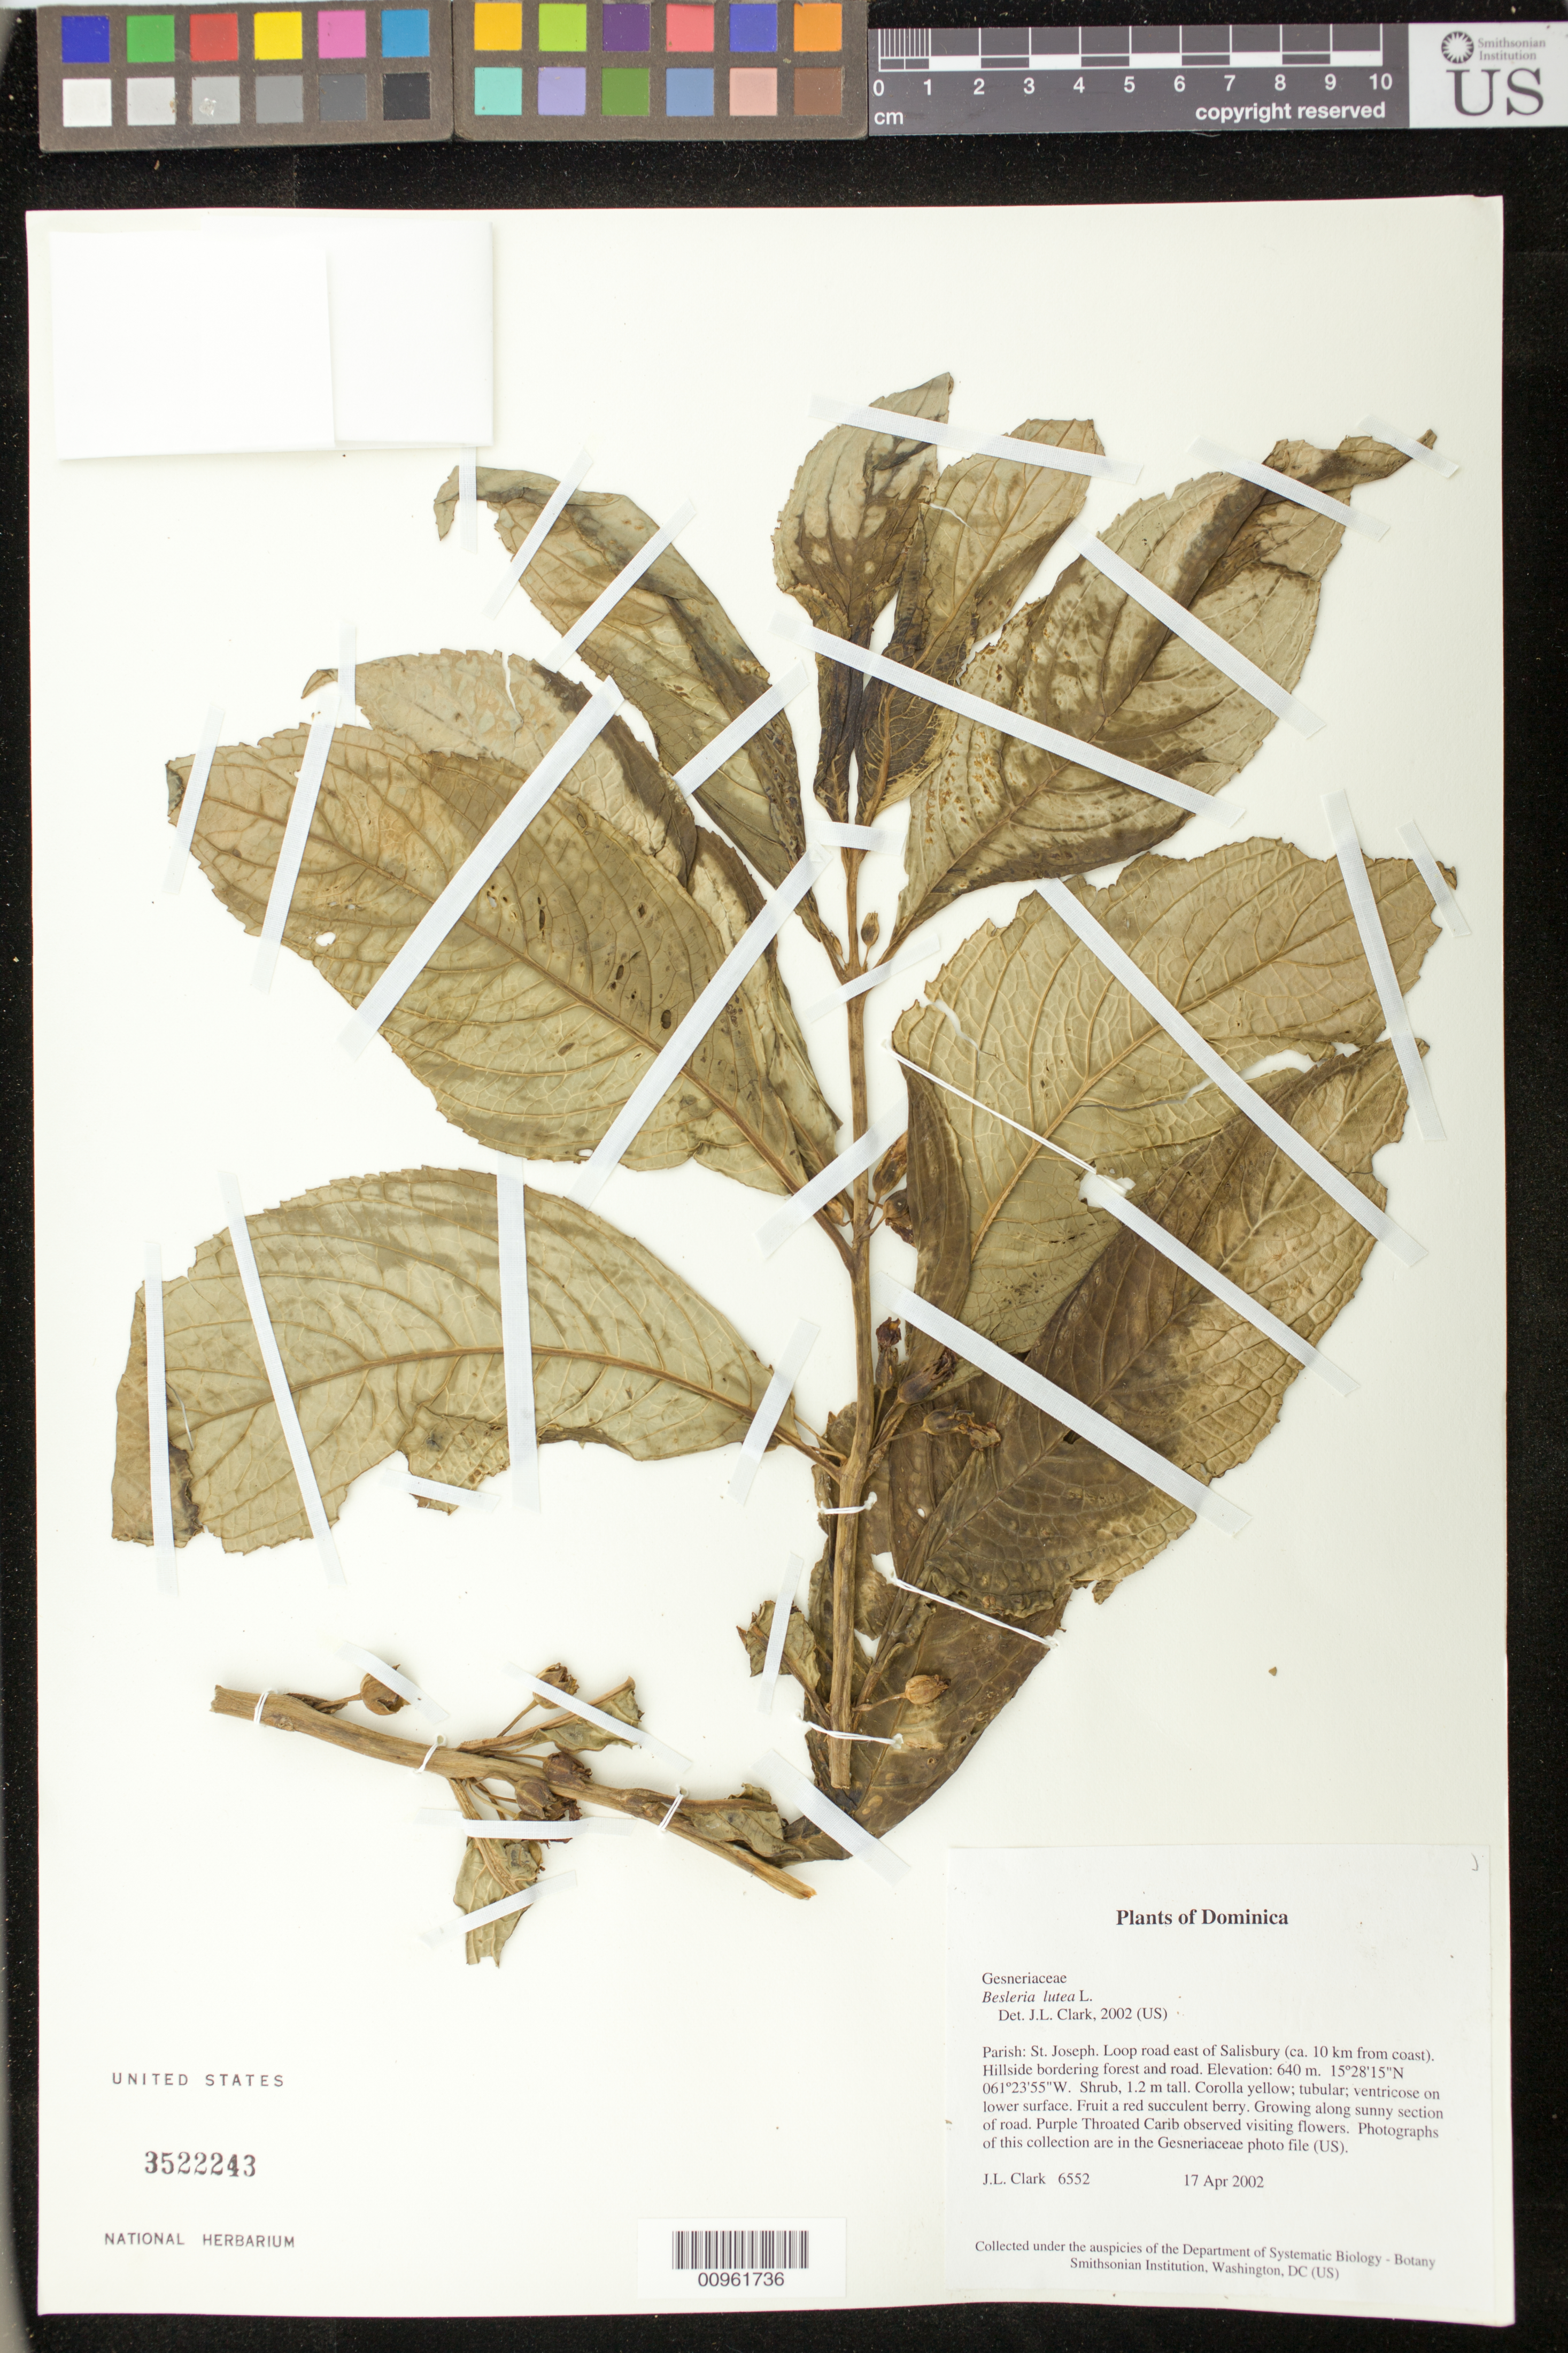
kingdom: Plantae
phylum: Tracheophyta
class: Magnoliopsida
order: Lamiales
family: Gesneriaceae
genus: Besleria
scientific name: Besleria lutea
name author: L.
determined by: Clark, J. L., (SEL), The Marie Selby Botanical Garden (UNITED STATES)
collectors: J. L. Clark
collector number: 6552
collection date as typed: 17 Apr 2002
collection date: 2002-04-17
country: Dominica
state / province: St. Joseph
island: Dominica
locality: Loop road east of Salisbury (ca. 10 km from coast).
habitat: Hillside bordering forest and road.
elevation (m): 640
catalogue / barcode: US 3522243